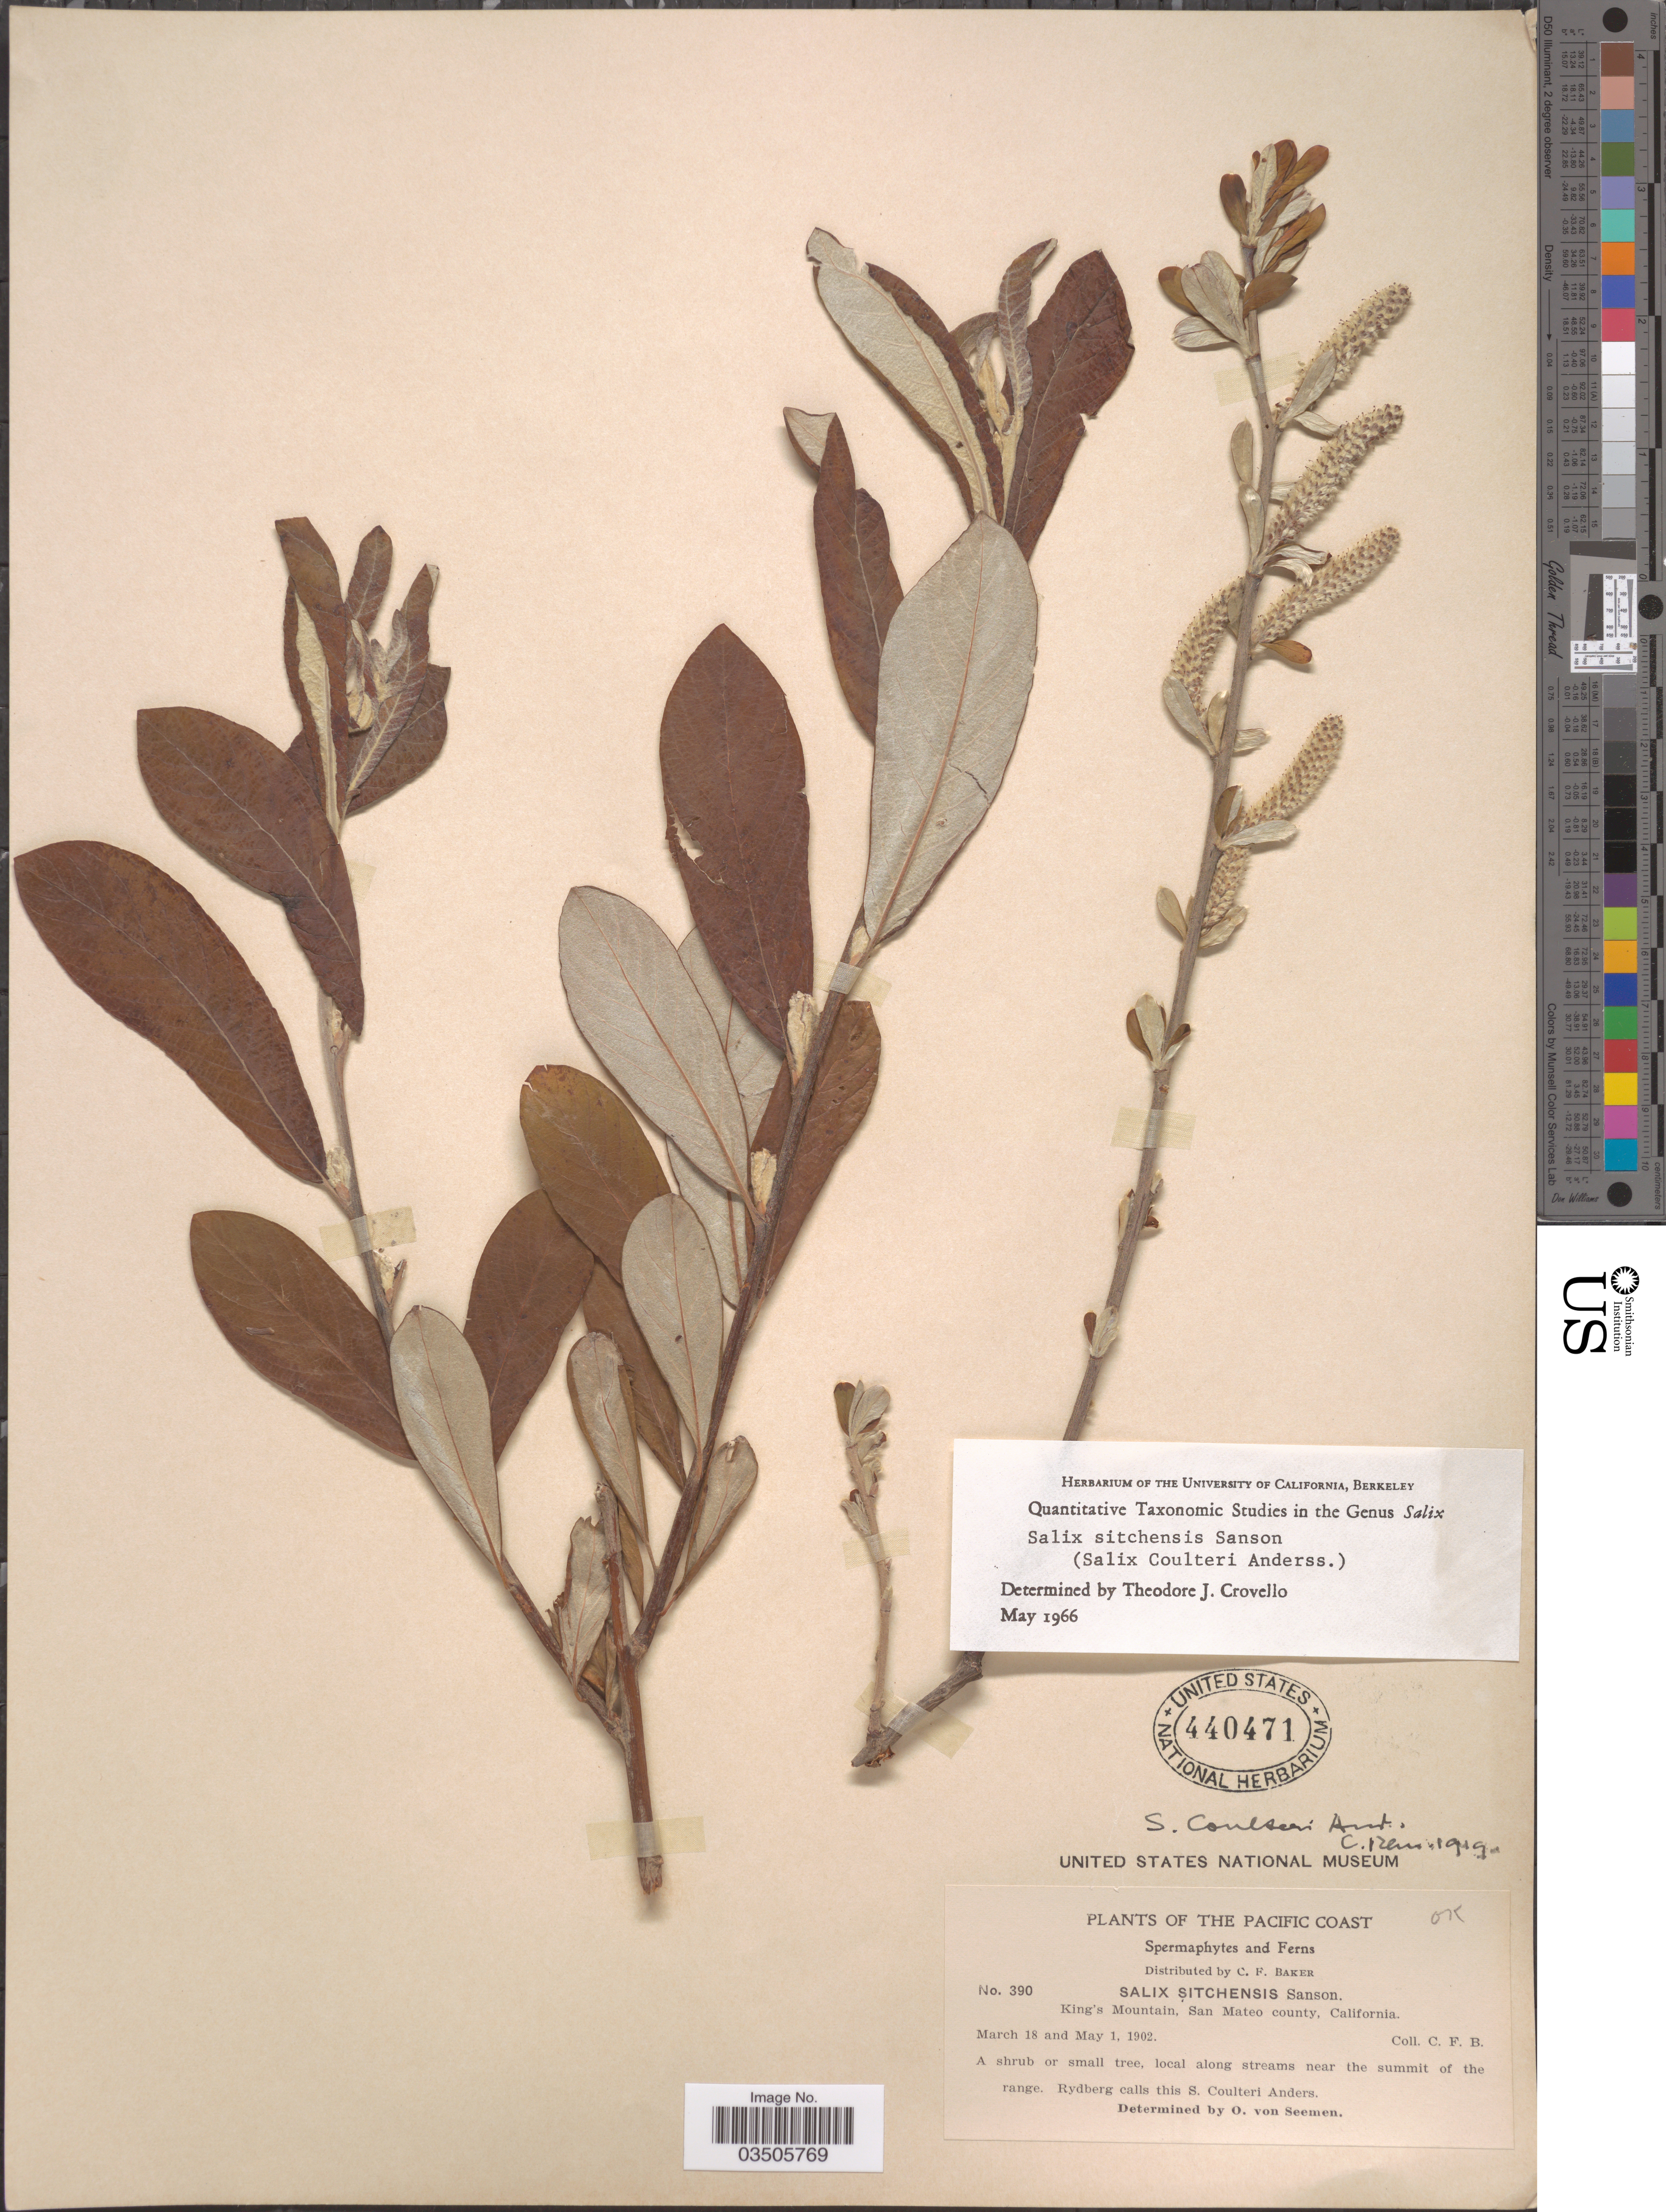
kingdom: Plantae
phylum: Tracheophyta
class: Magnoliopsida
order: Malpighiales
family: Salicaceae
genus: Salix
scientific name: Salix sitchensis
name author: Sanson ex Bong.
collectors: C. F. Baker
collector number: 390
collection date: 1902-03-18/1902-05-01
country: United States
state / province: California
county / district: San Mateo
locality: The Pacific Coast. King's Mountain, San Mateo county. Along streams near the summit of the range.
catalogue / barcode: US 440471